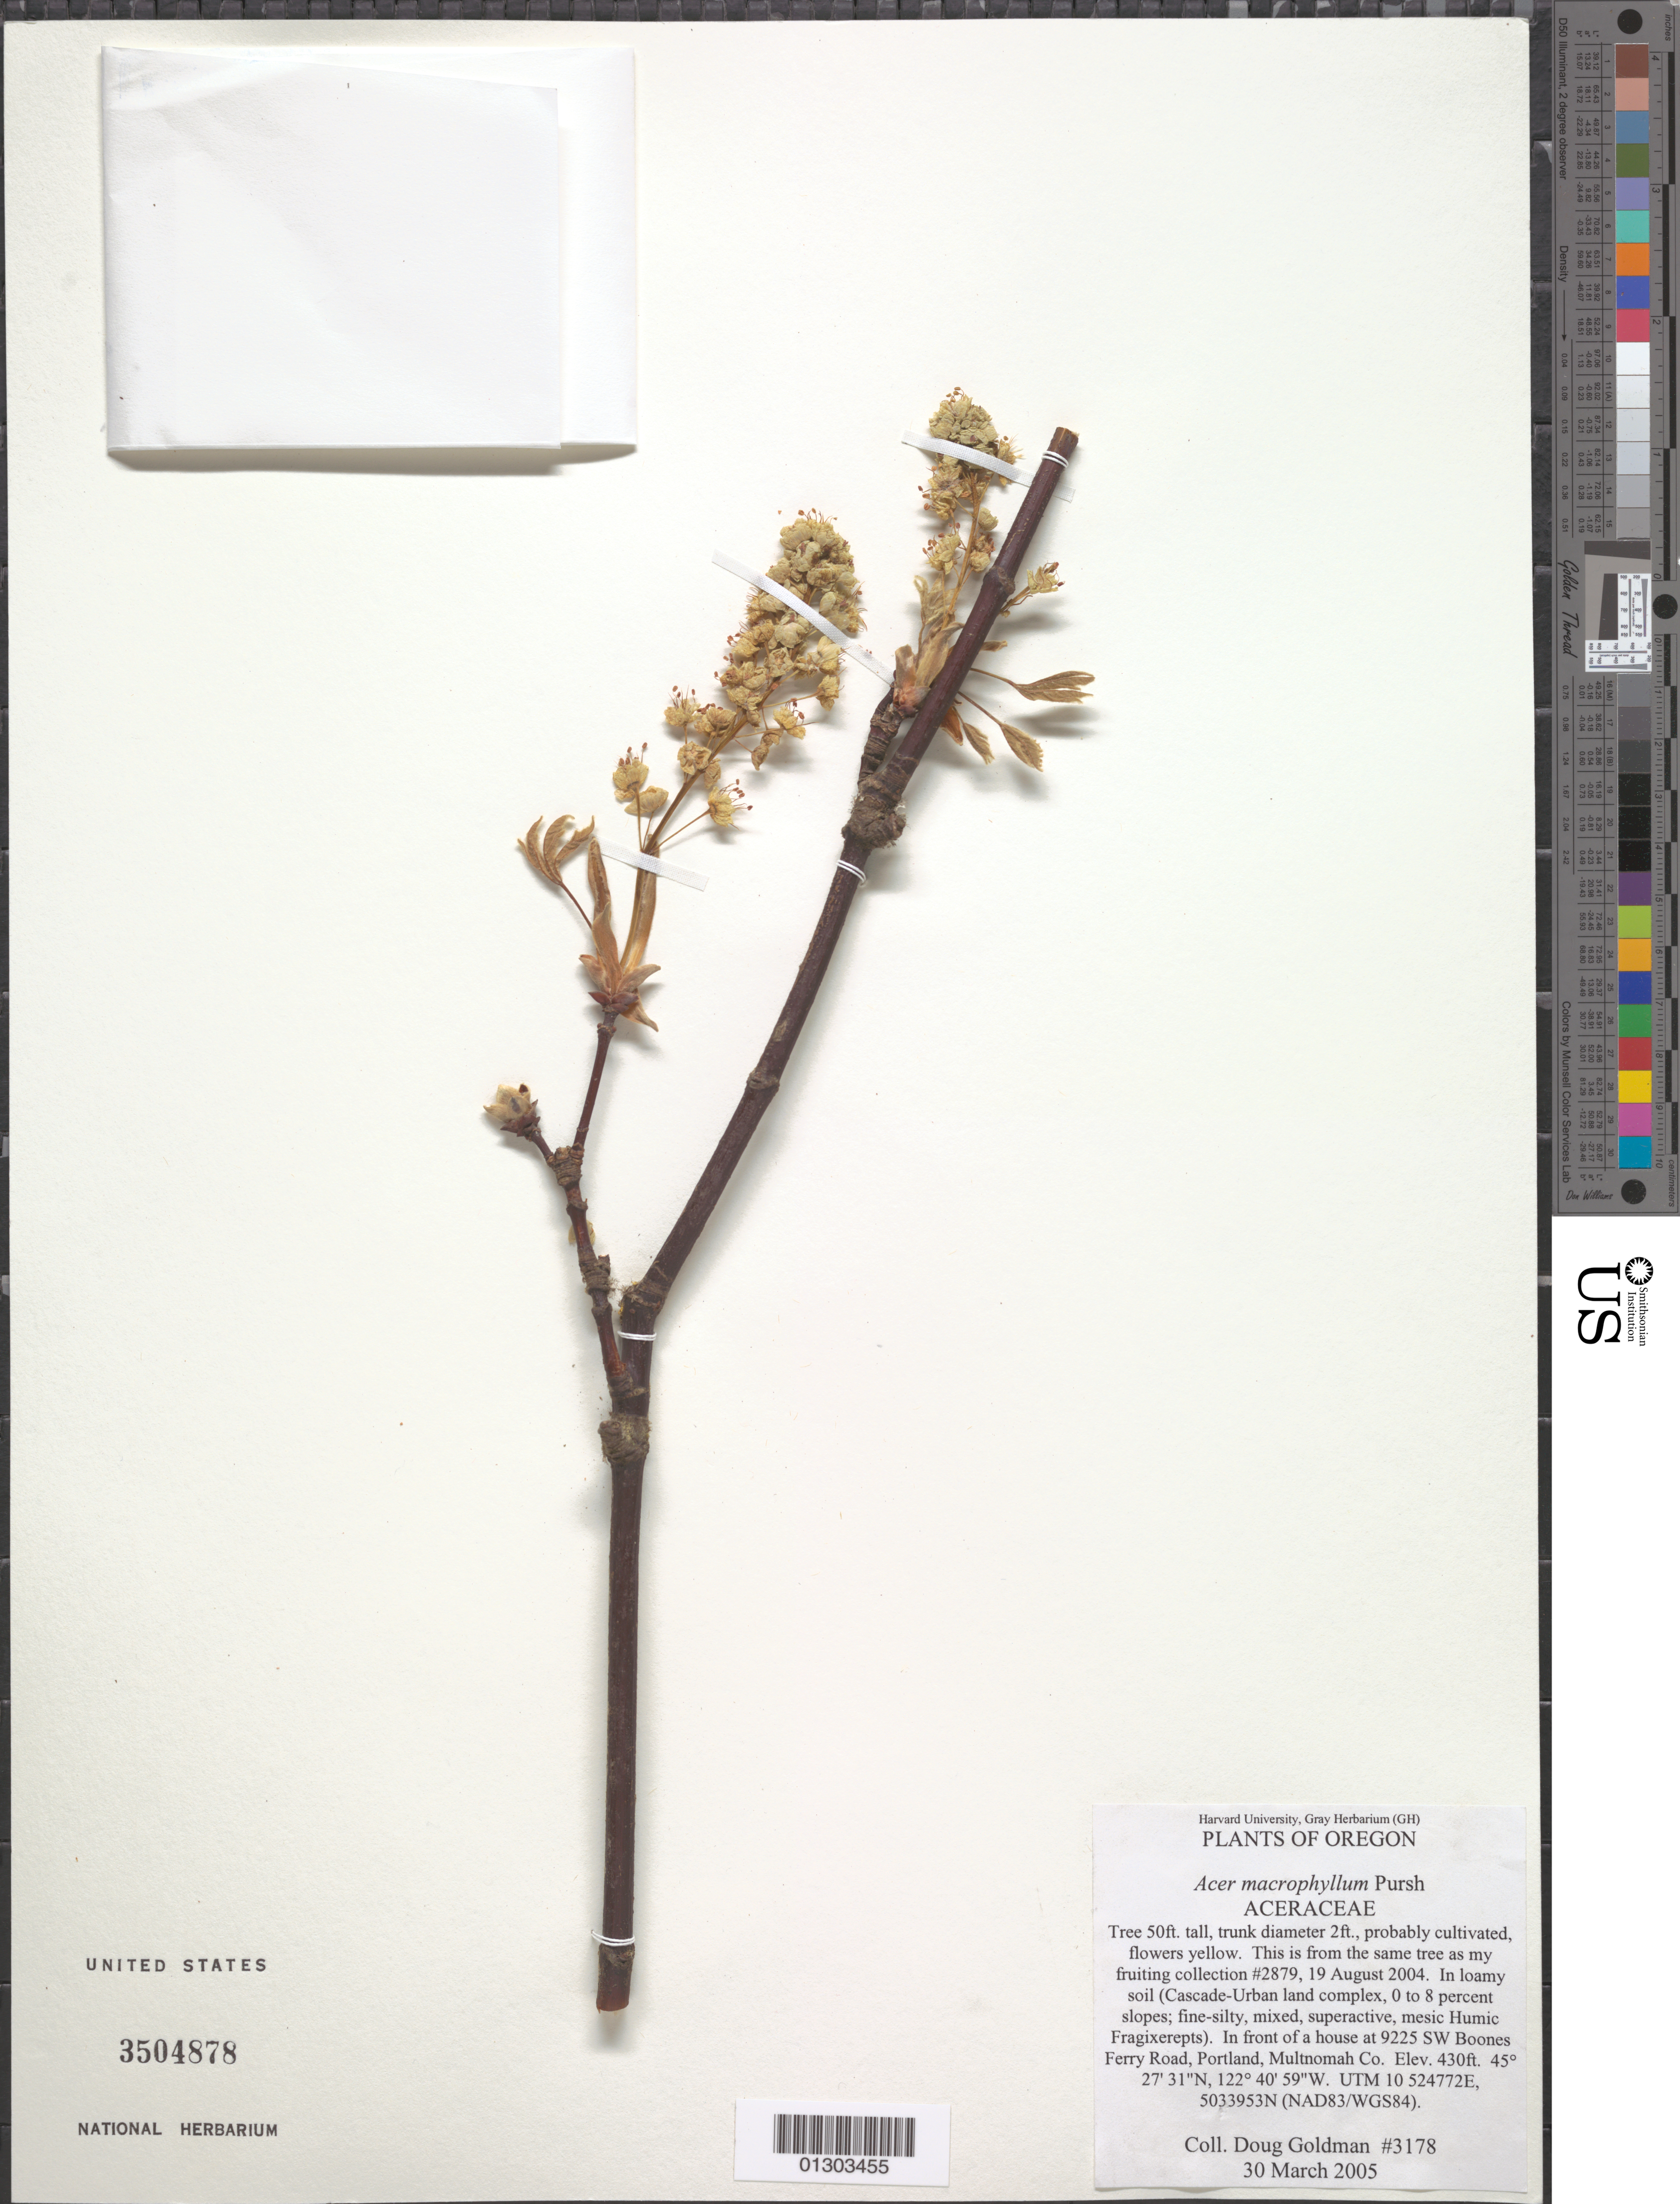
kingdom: Plantae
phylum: Tracheophyta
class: Magnoliopsida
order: Sapindales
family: Sapindaceae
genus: Acer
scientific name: Acer macrophyllum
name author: Pursh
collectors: D. H. Goldman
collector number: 3178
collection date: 2005-03-30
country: United States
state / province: Oregon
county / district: Multnomah County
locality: Multnomah County, in front of a house at 9225 SW Boones Ferry Road, Portland.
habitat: In loamy soil (Cascade-Urban land complex, 0-8 percent slopes; fine-silty, mixed, superactive, mesic Humic Fragixerepts).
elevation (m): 131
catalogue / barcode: US 3504878